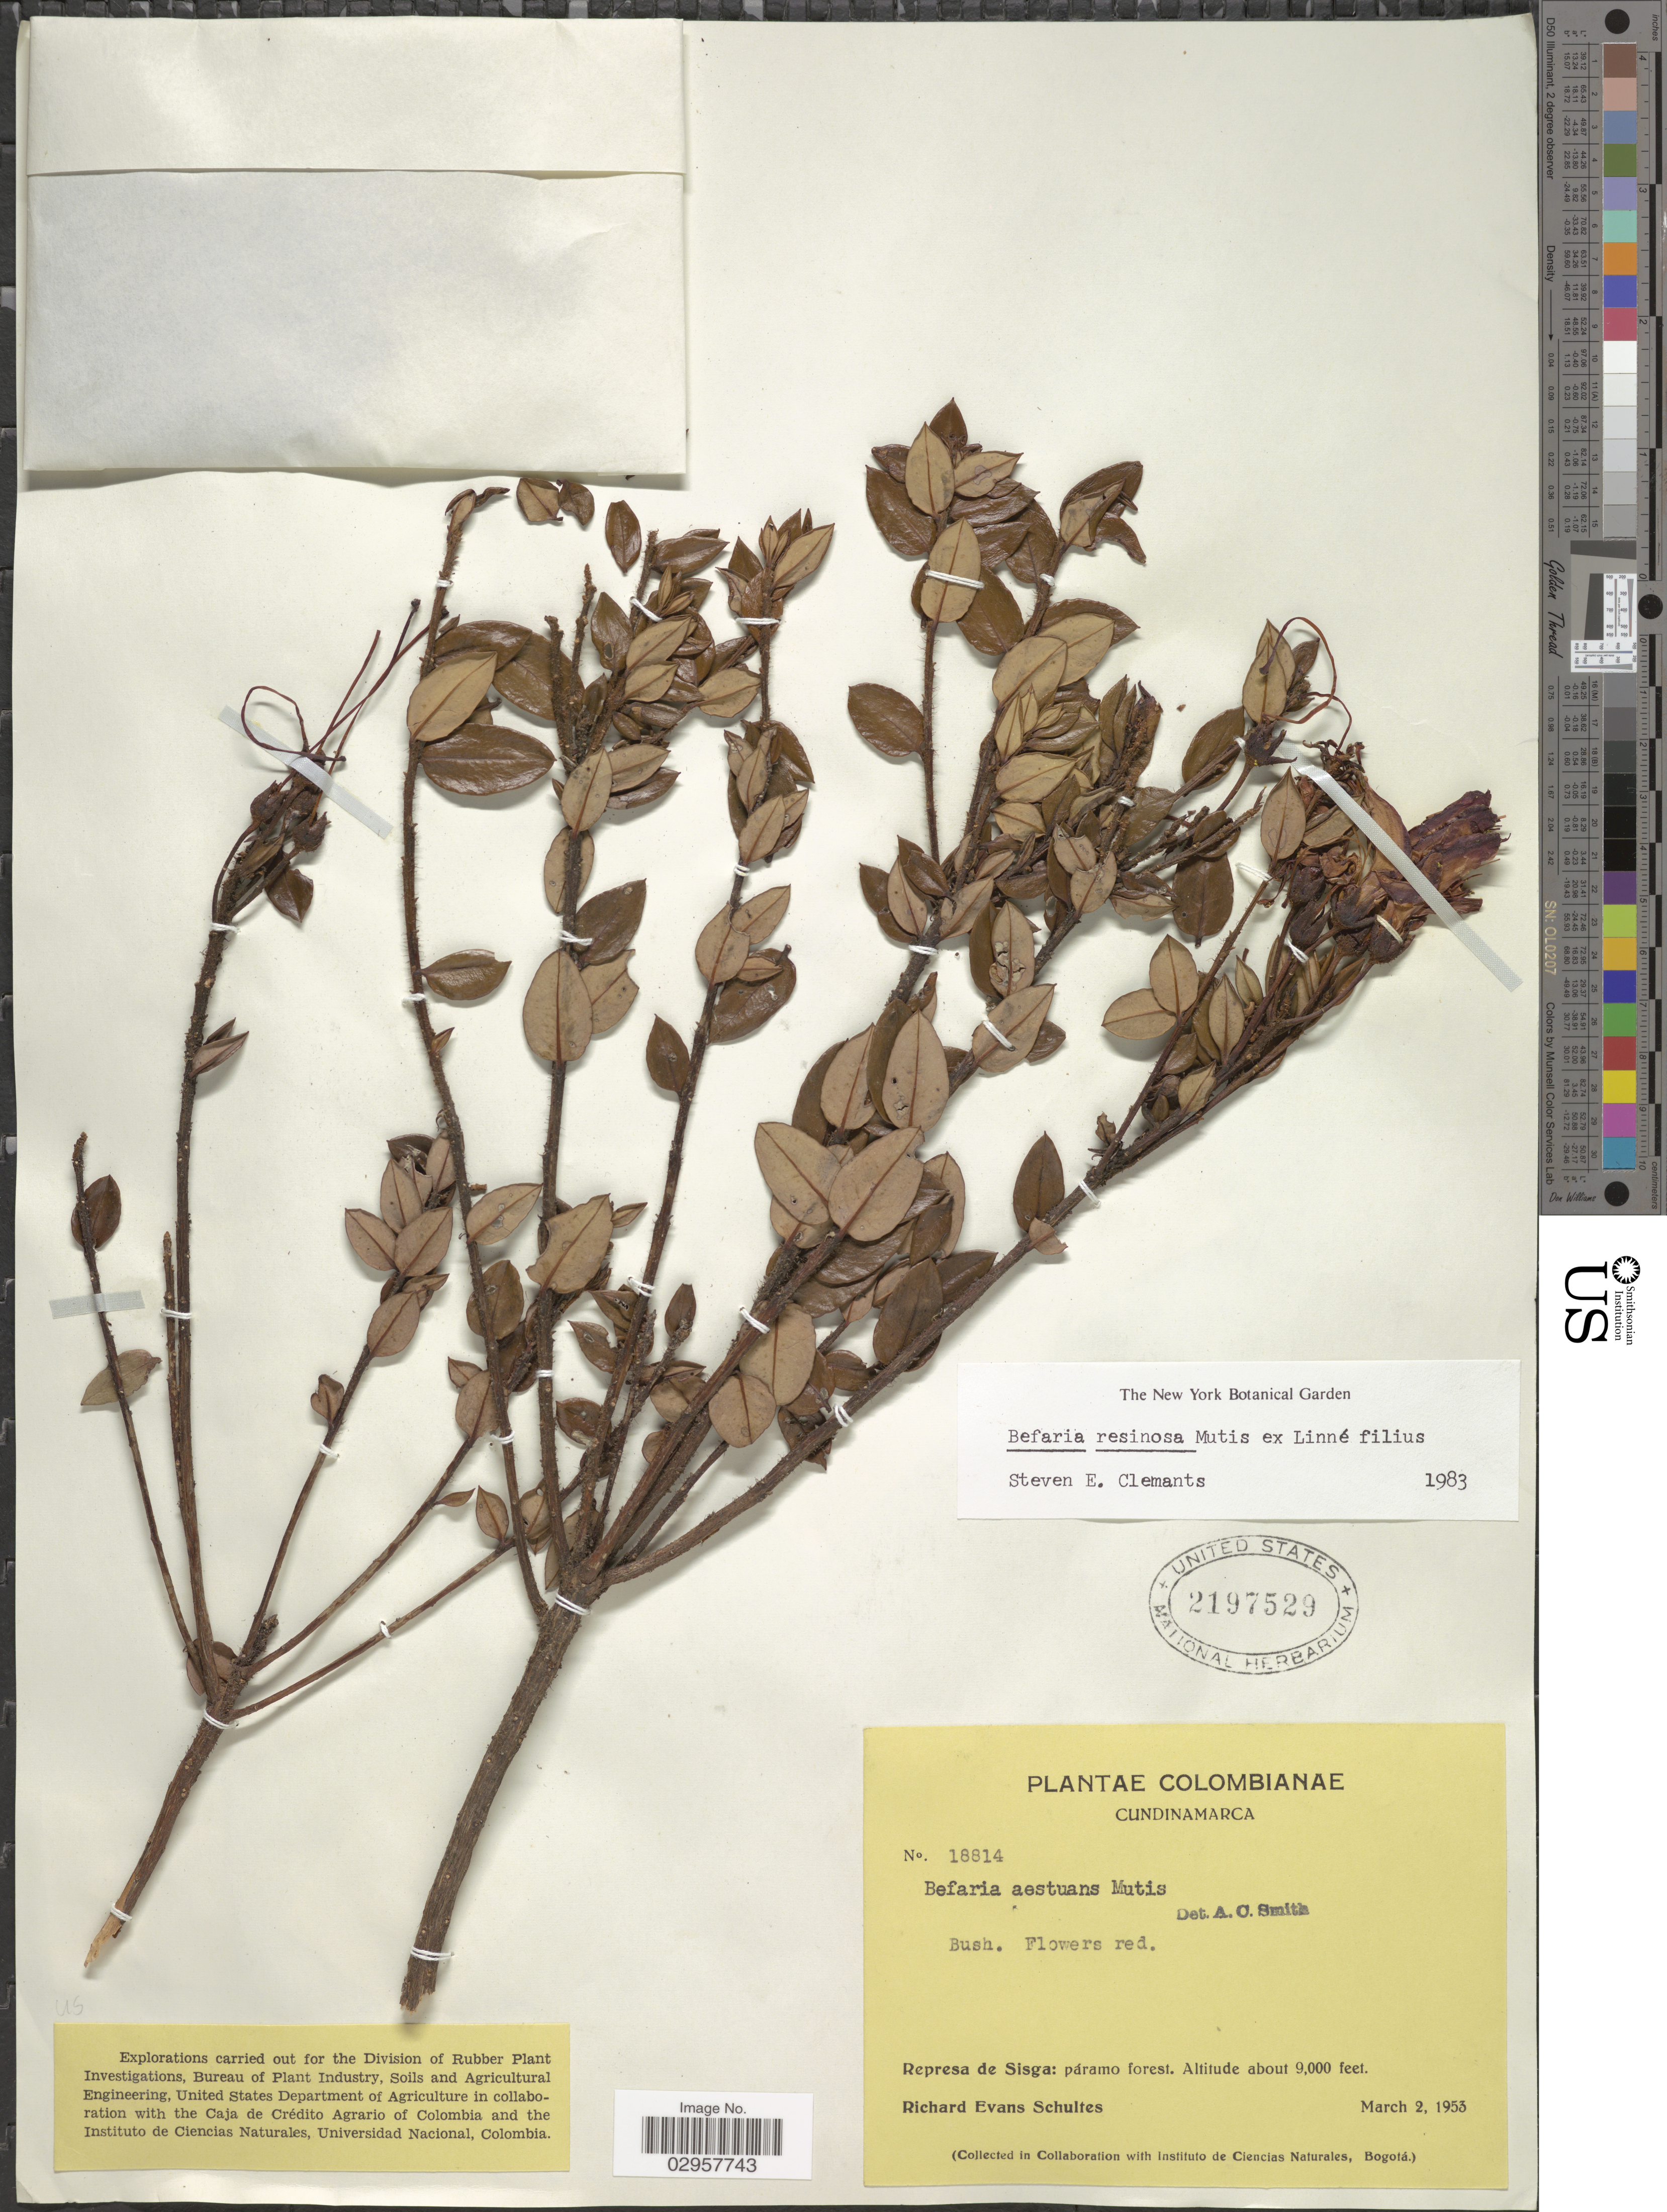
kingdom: Plantae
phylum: Tracheophyta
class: Magnoliopsida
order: Ericales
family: Ericaceae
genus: Befaria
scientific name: Befaria resinosa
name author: Mutis ex L. f.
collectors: R. E. Schultes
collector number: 18814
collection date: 1953-03-02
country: Colombia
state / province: Cundinamarca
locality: Represa de Sisga: páramo forest.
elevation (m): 2743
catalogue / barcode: US 2197529